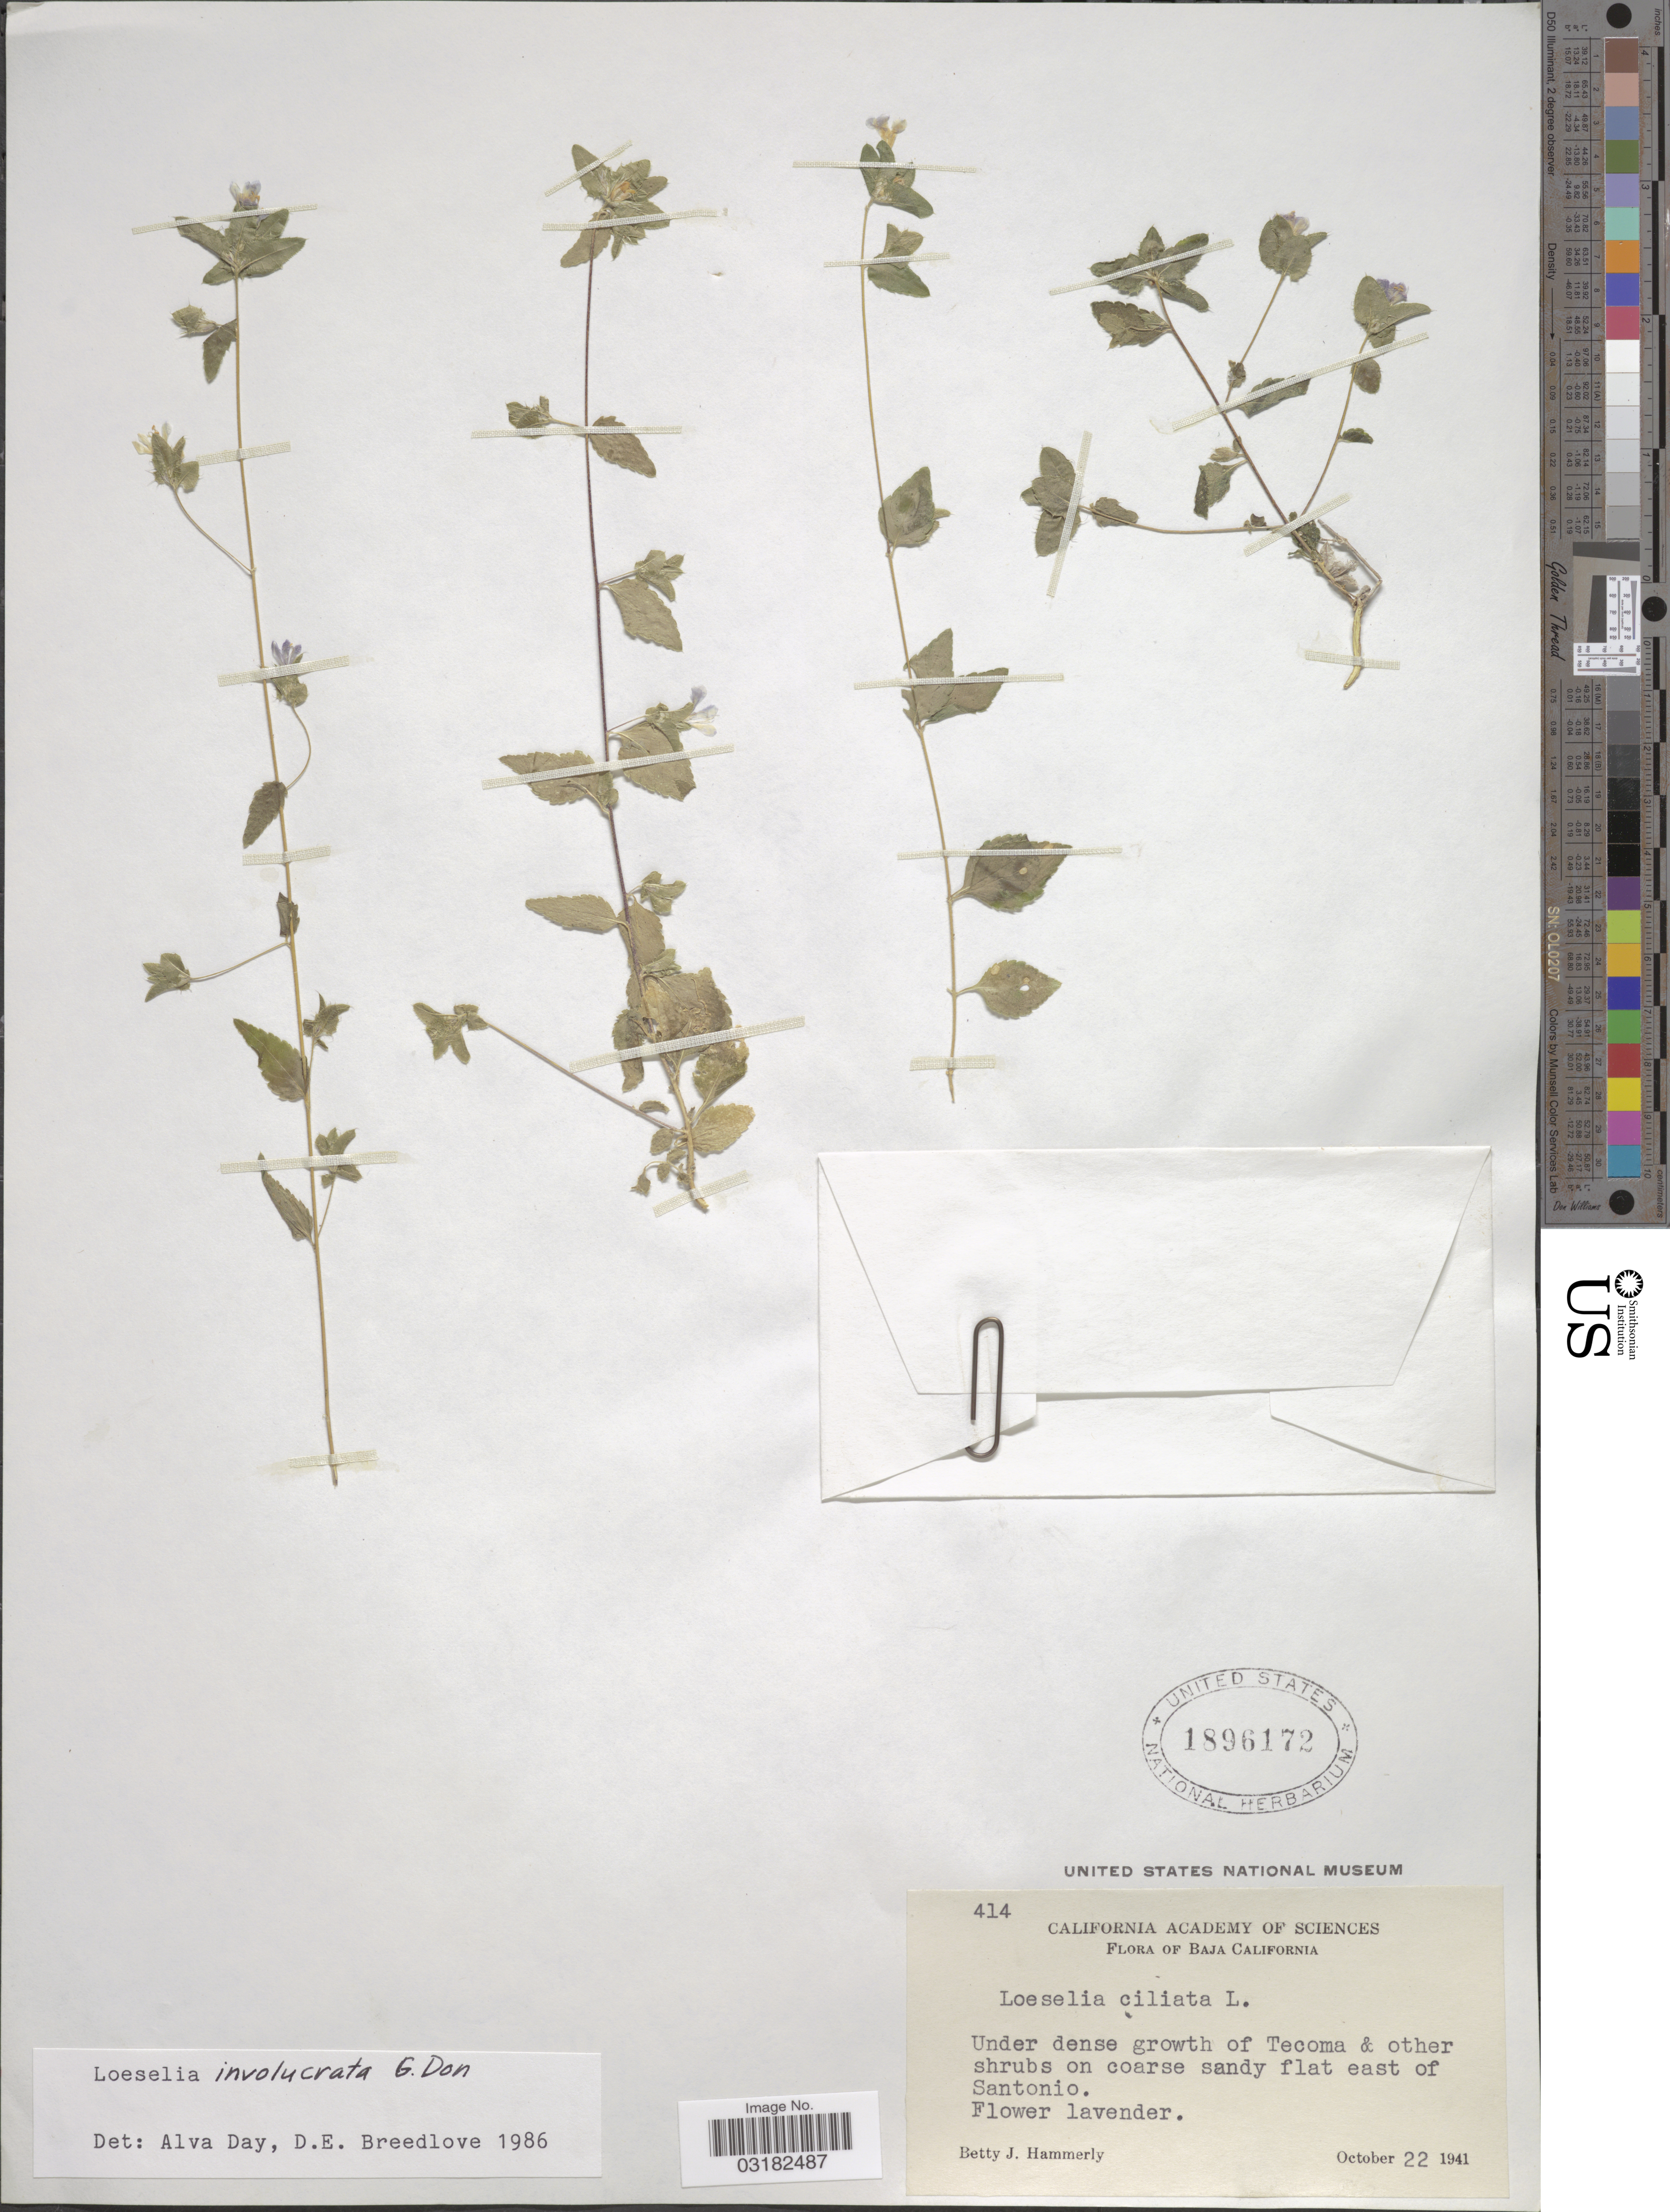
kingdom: Plantae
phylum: Tracheophyta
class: Magnoliopsida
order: Ericales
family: Polemoniaceae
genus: Loeselia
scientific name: Loeselia involucrata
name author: G. Don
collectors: B. J. Hammerly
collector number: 414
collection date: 1941-10-22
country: Mexico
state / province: Baja California Sur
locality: Under dense growth of Tecoma & other shrubs on coarse sandy flat east of Santonio.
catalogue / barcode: US 1896172